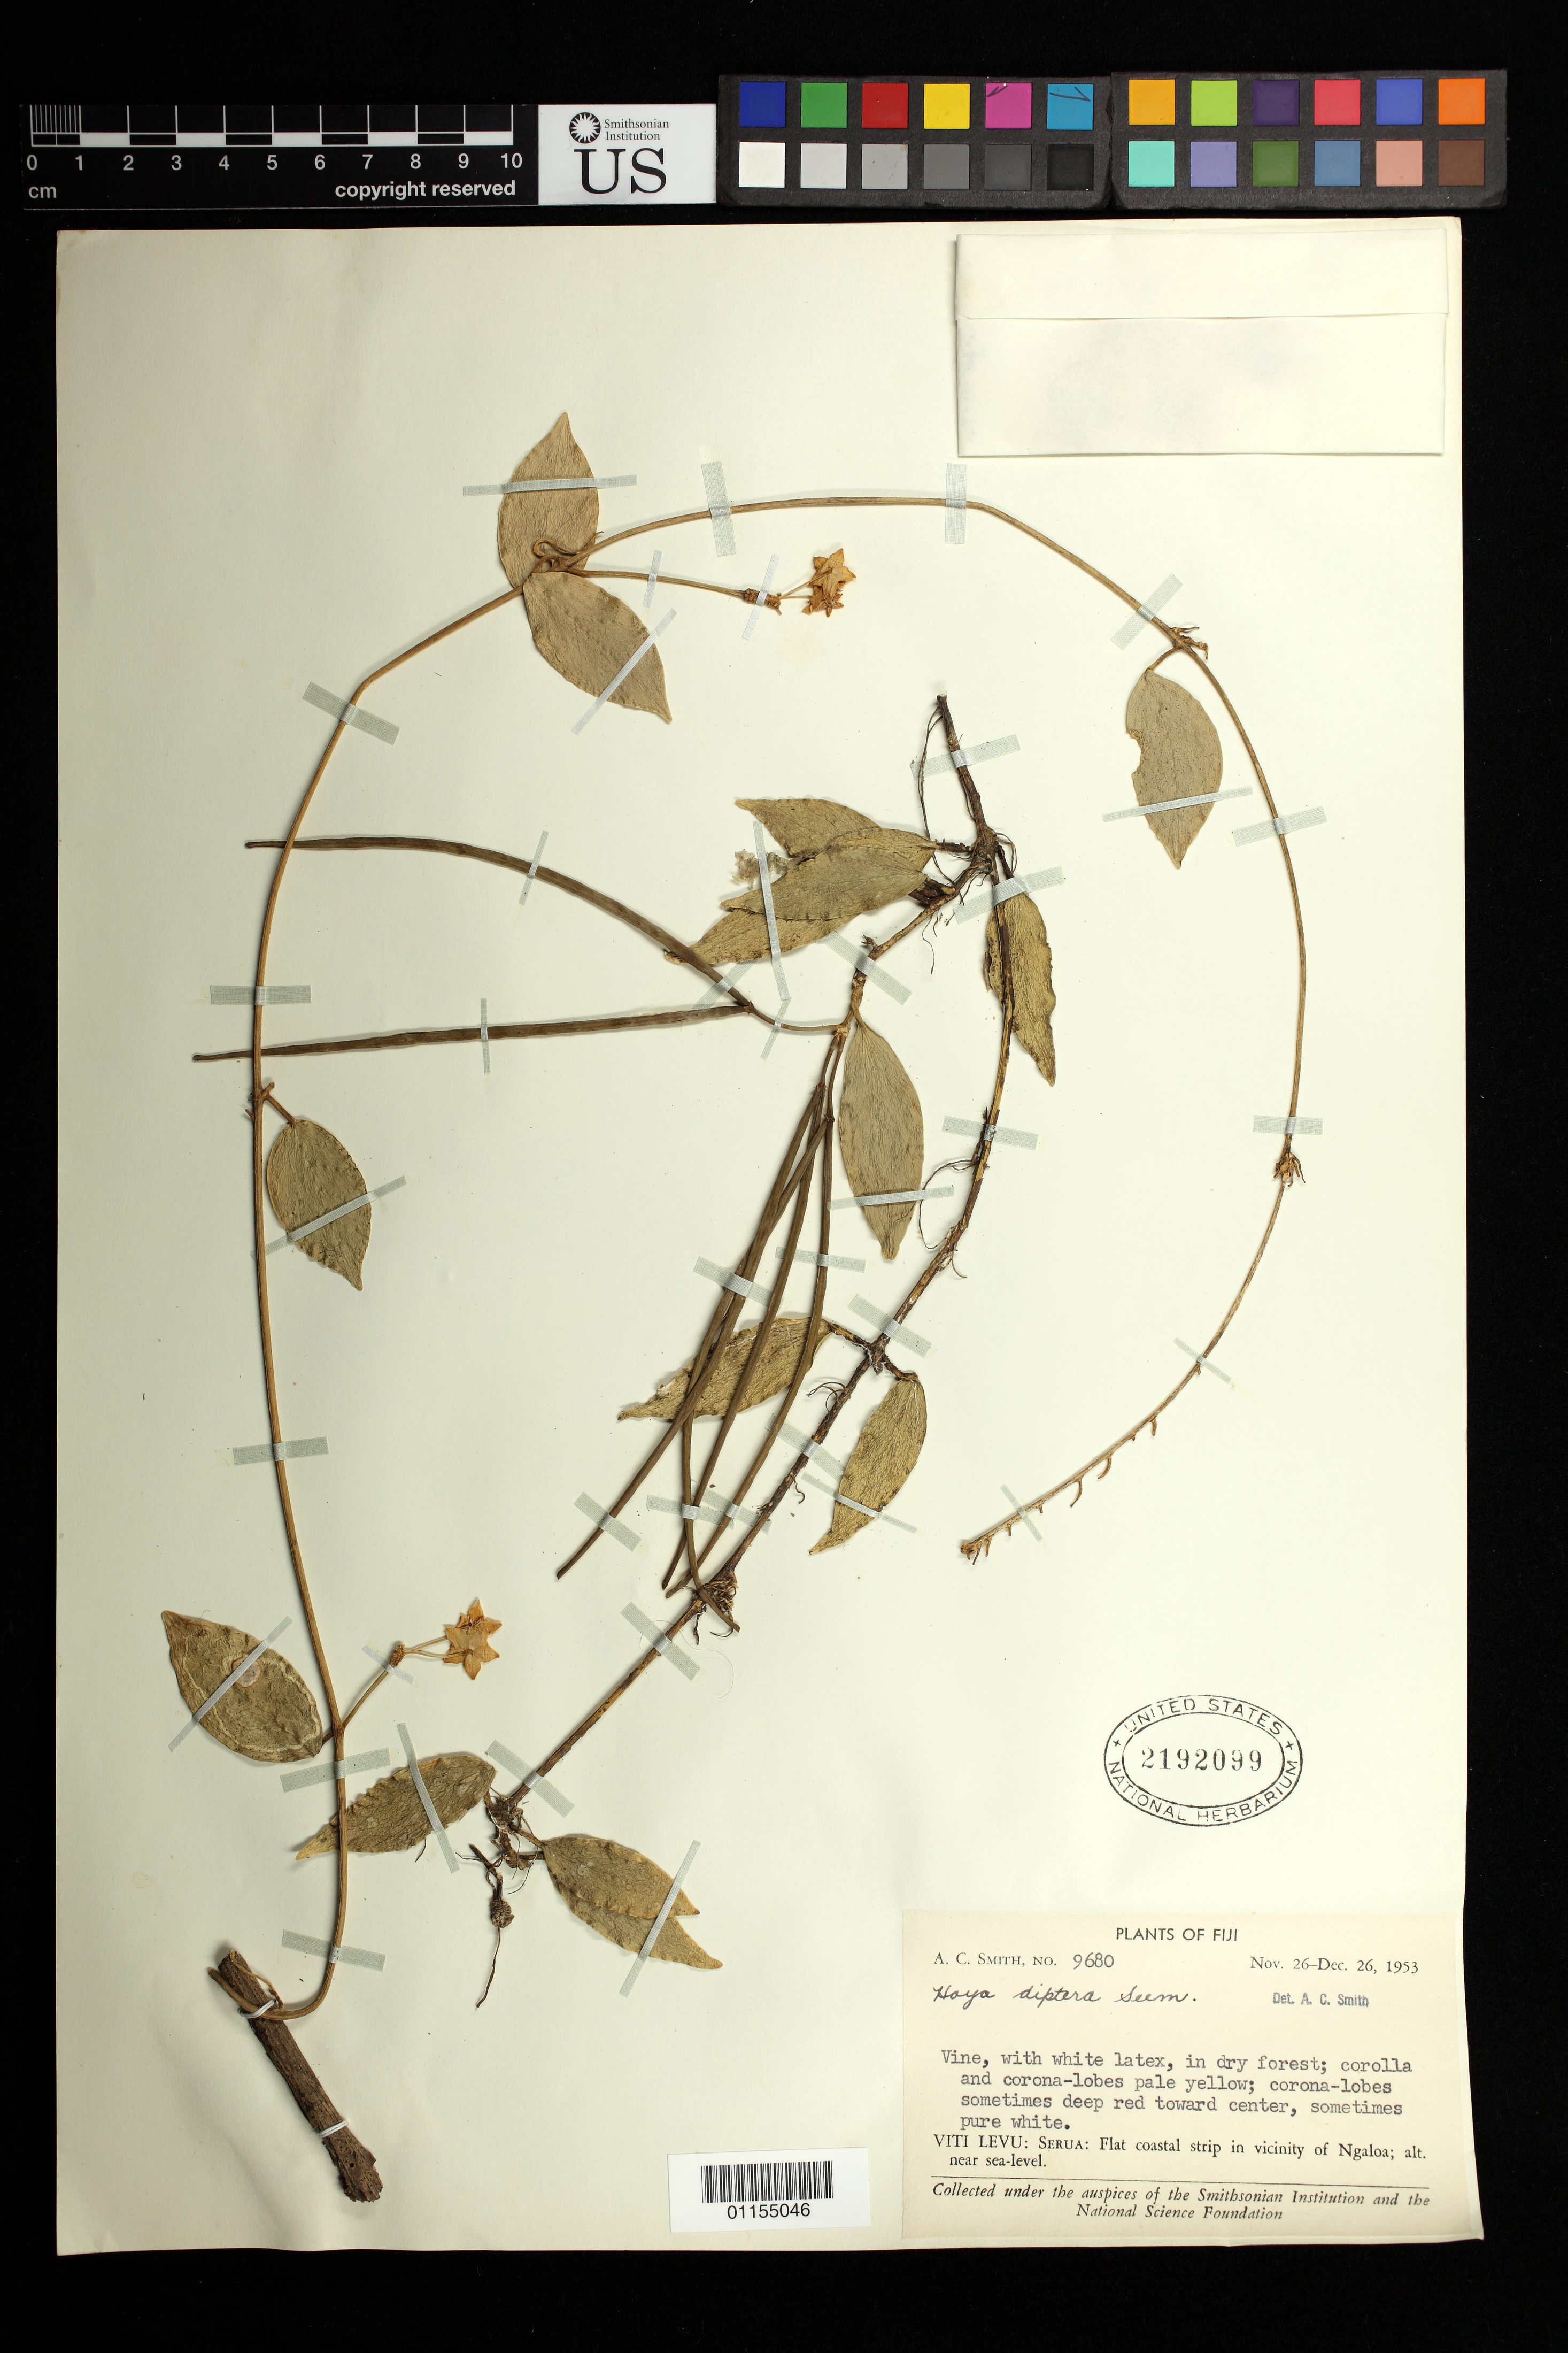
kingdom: Plantae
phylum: Tracheophyta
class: Magnoliopsida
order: Gentianales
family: Apocynaceae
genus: Hoya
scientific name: Hoya diptera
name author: Seem.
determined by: Smith, A. C.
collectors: A. C. Smith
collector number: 9680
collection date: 1953-11-26/1953-12-26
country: Fiji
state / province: Serua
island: Viti Levu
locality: flat coastal strip in the vicinity of Ngaloa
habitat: dry forest.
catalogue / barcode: US 2192099